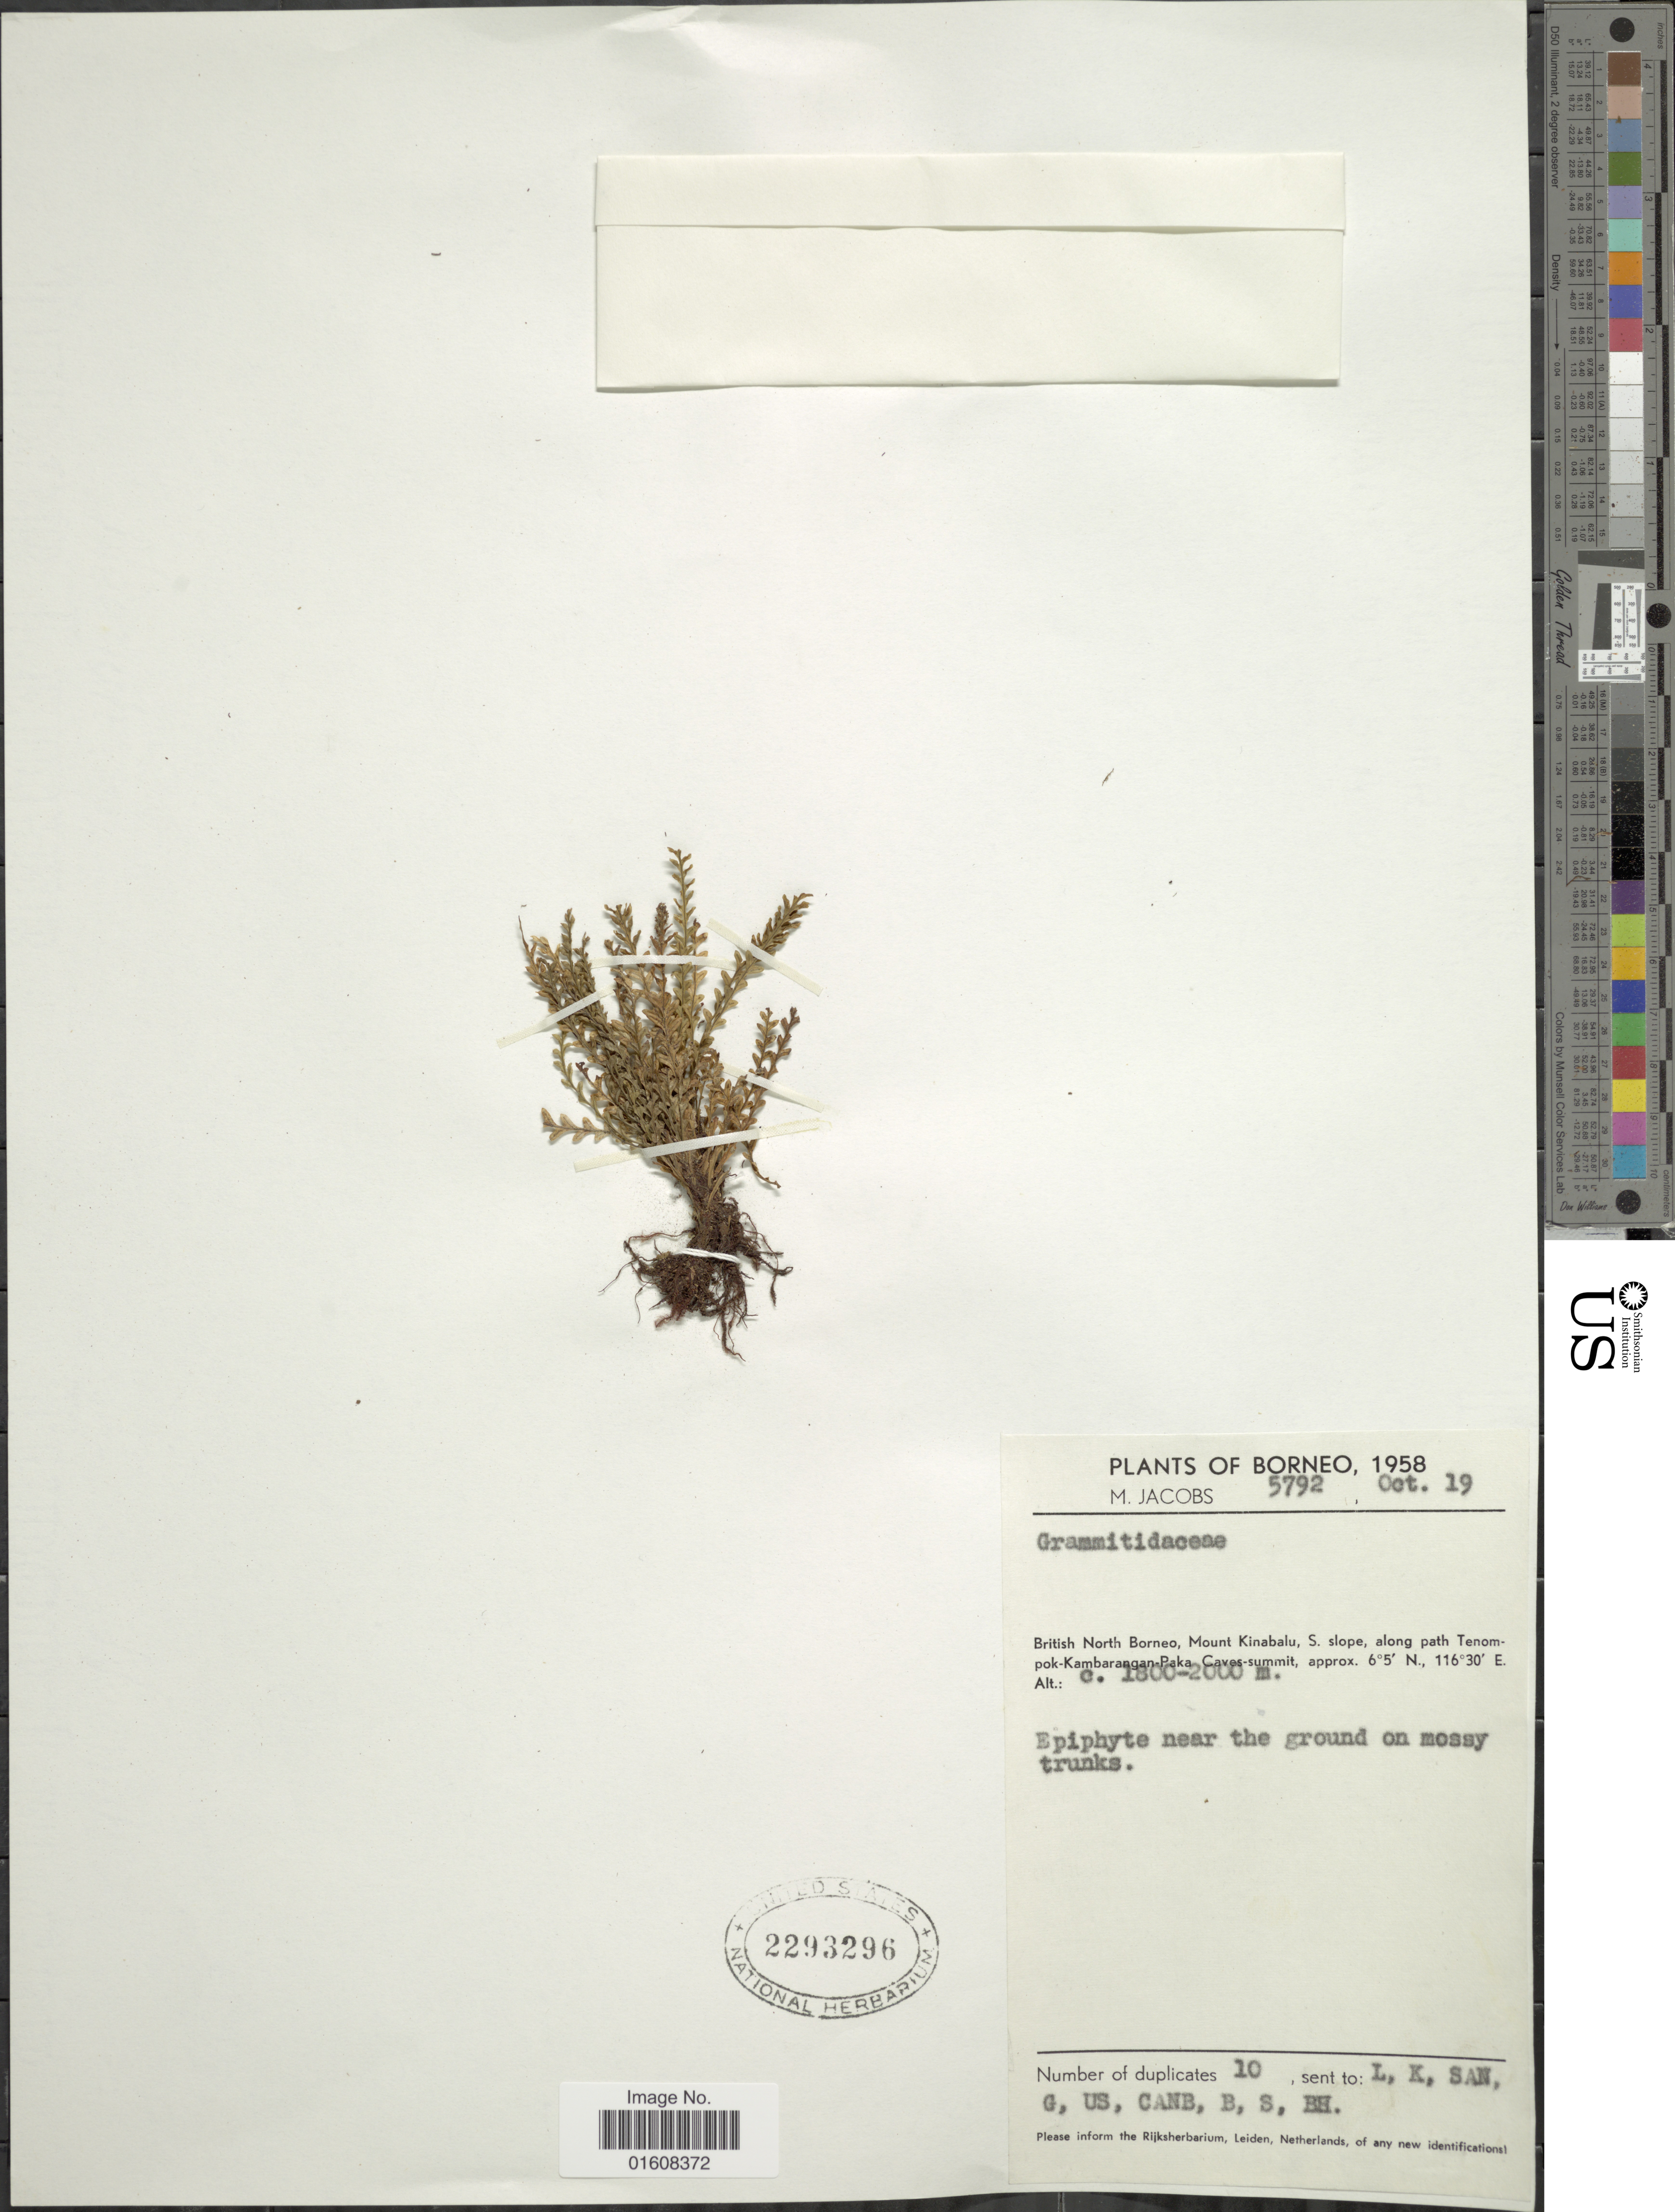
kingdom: Plantae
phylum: Tracheophyta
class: Polypodiopsida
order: Polypodiales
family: Polypodiaceae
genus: Grammitis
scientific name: Grammitis sp.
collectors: M. Jacobs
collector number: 5792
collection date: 1958-10-19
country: Malaysia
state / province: Sabah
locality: British North Borneo, Mount Kinabalu, S. slope, along Tenompok-Kambarangan-Paka Caves-summit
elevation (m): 1800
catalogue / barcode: US 2293296